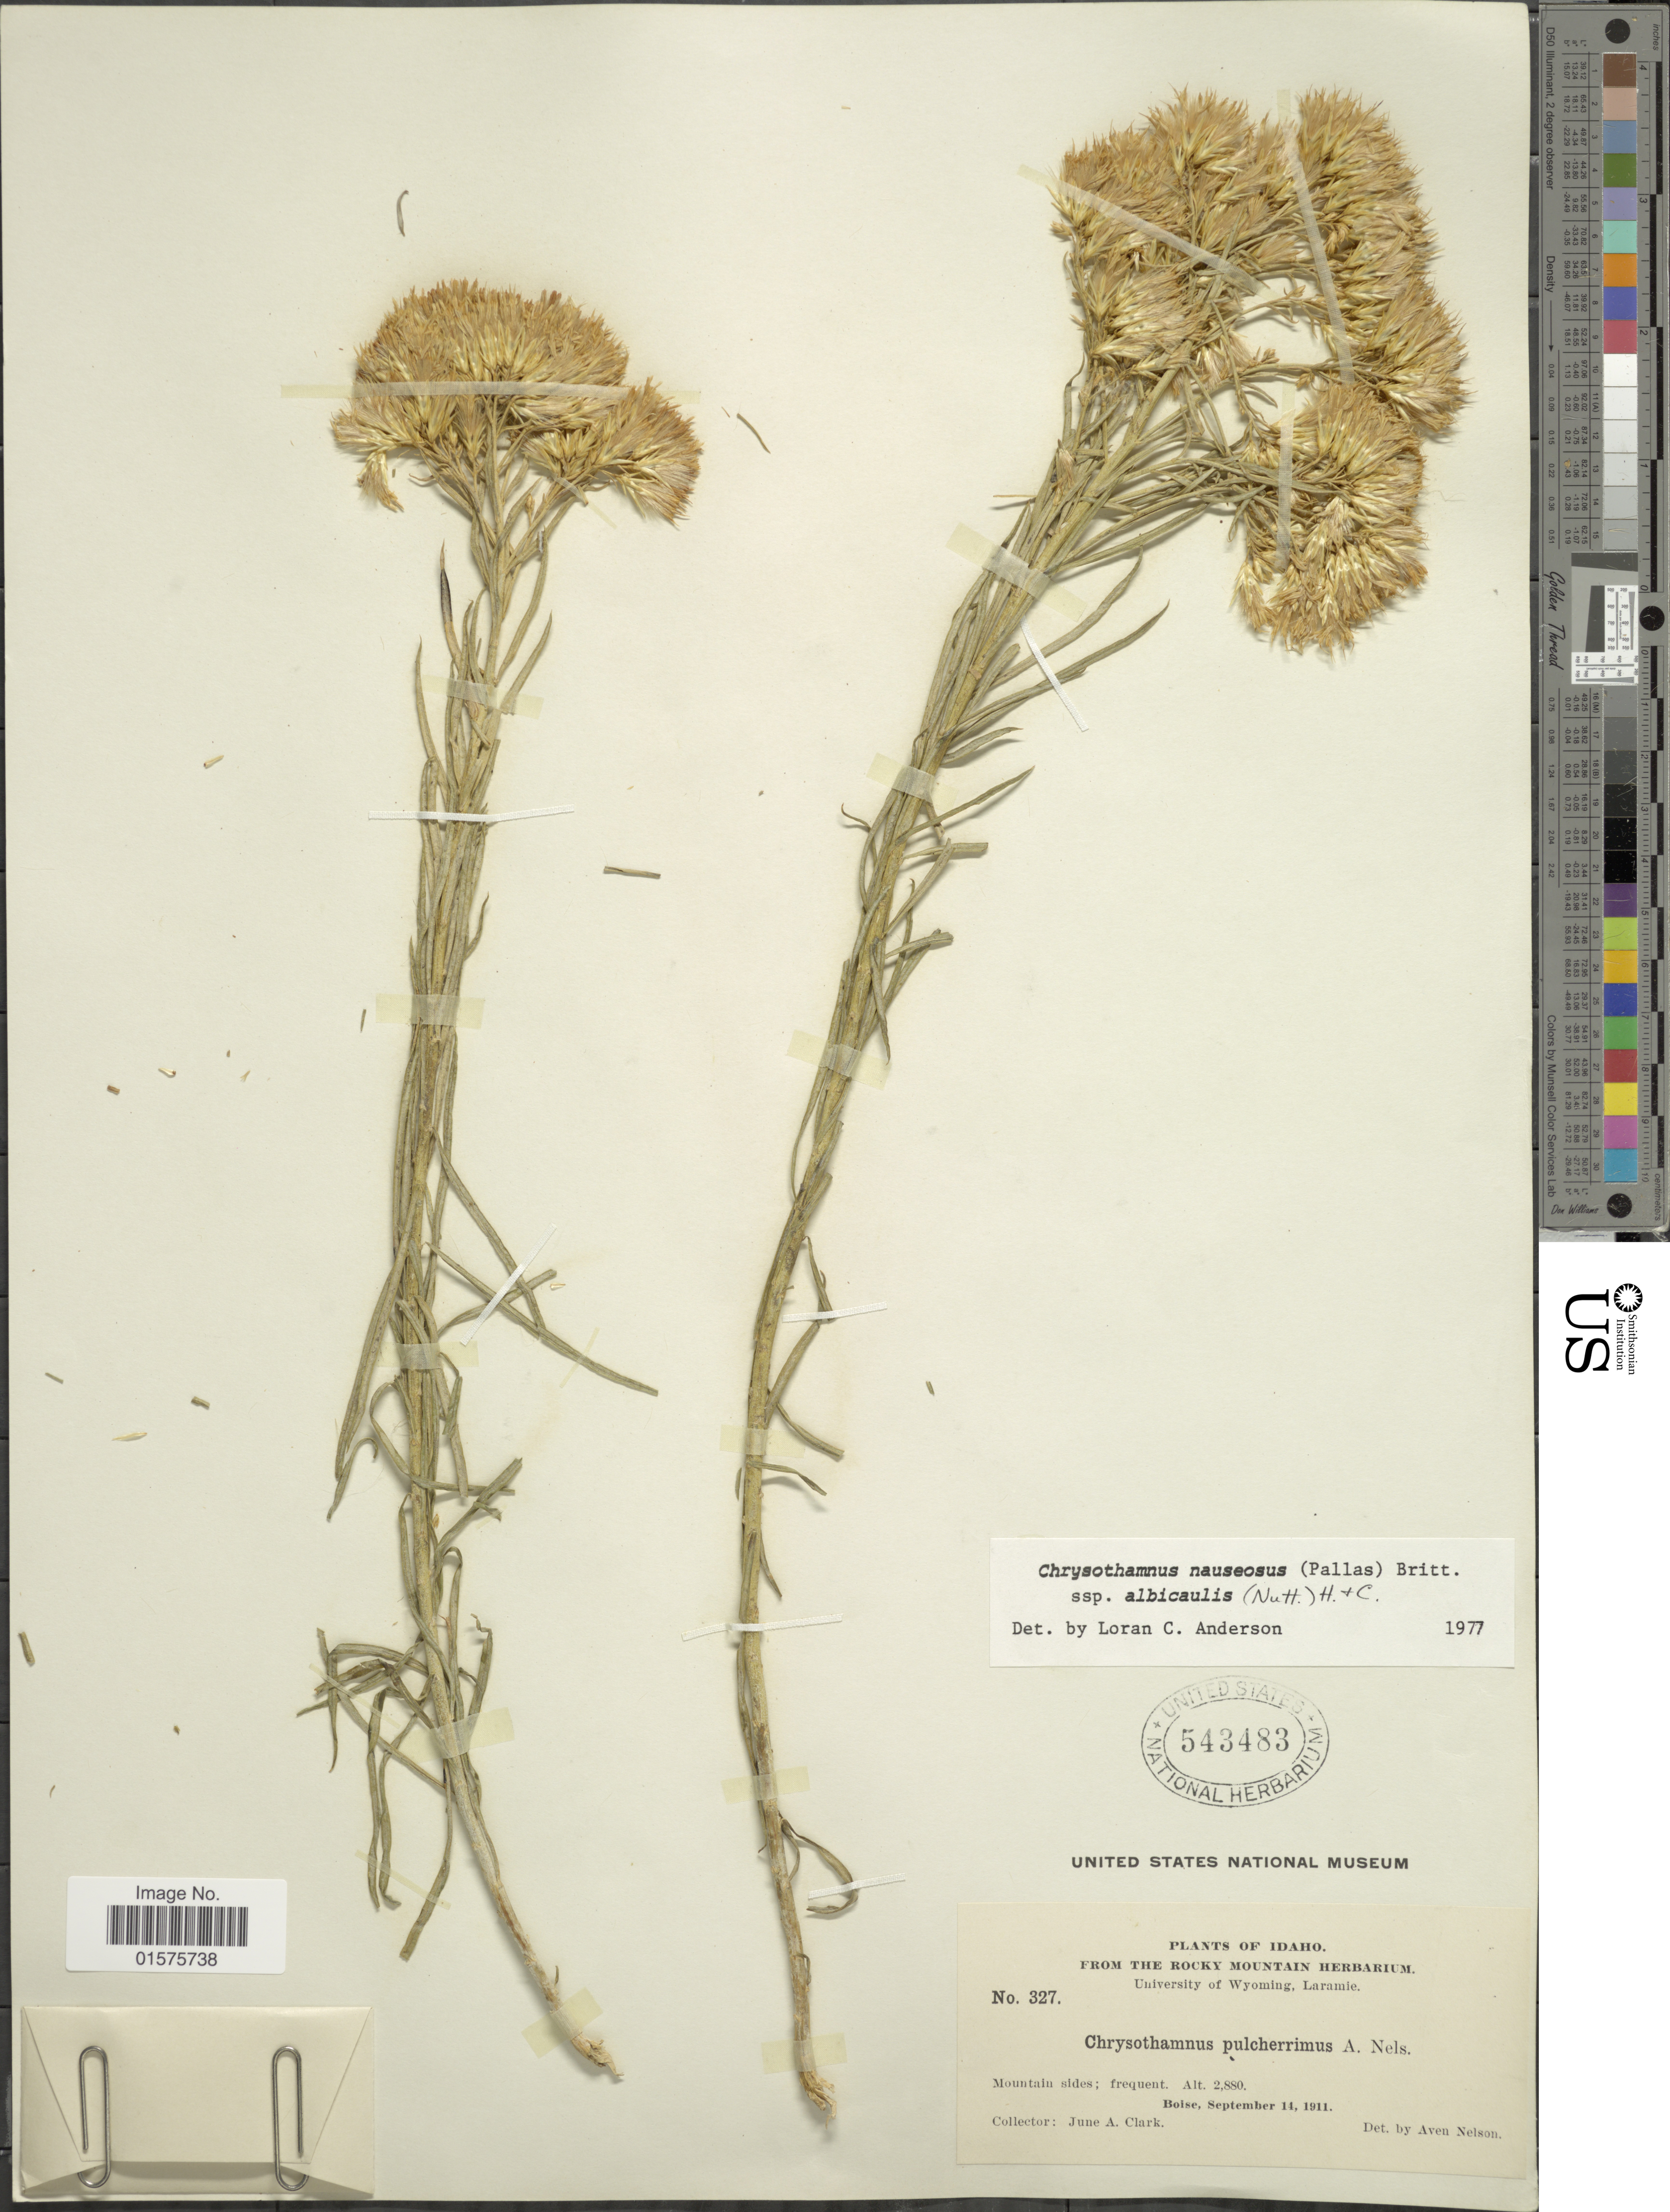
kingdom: Plantae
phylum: Tracheophyta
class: Magnoliopsida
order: Asterales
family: Asteraceae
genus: Ericameria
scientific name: Ericameria nauseosa var. speciosa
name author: (Nutt.) G.L. Nesom & G.I. Baird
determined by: Urbatsch, Lowell E., Curator (LSU), Louisiana State University (UNITED STATES)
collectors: J. A. Clark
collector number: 327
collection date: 1911-09-14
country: United States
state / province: Idaho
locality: Mountain sides. Boise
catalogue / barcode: US 543483